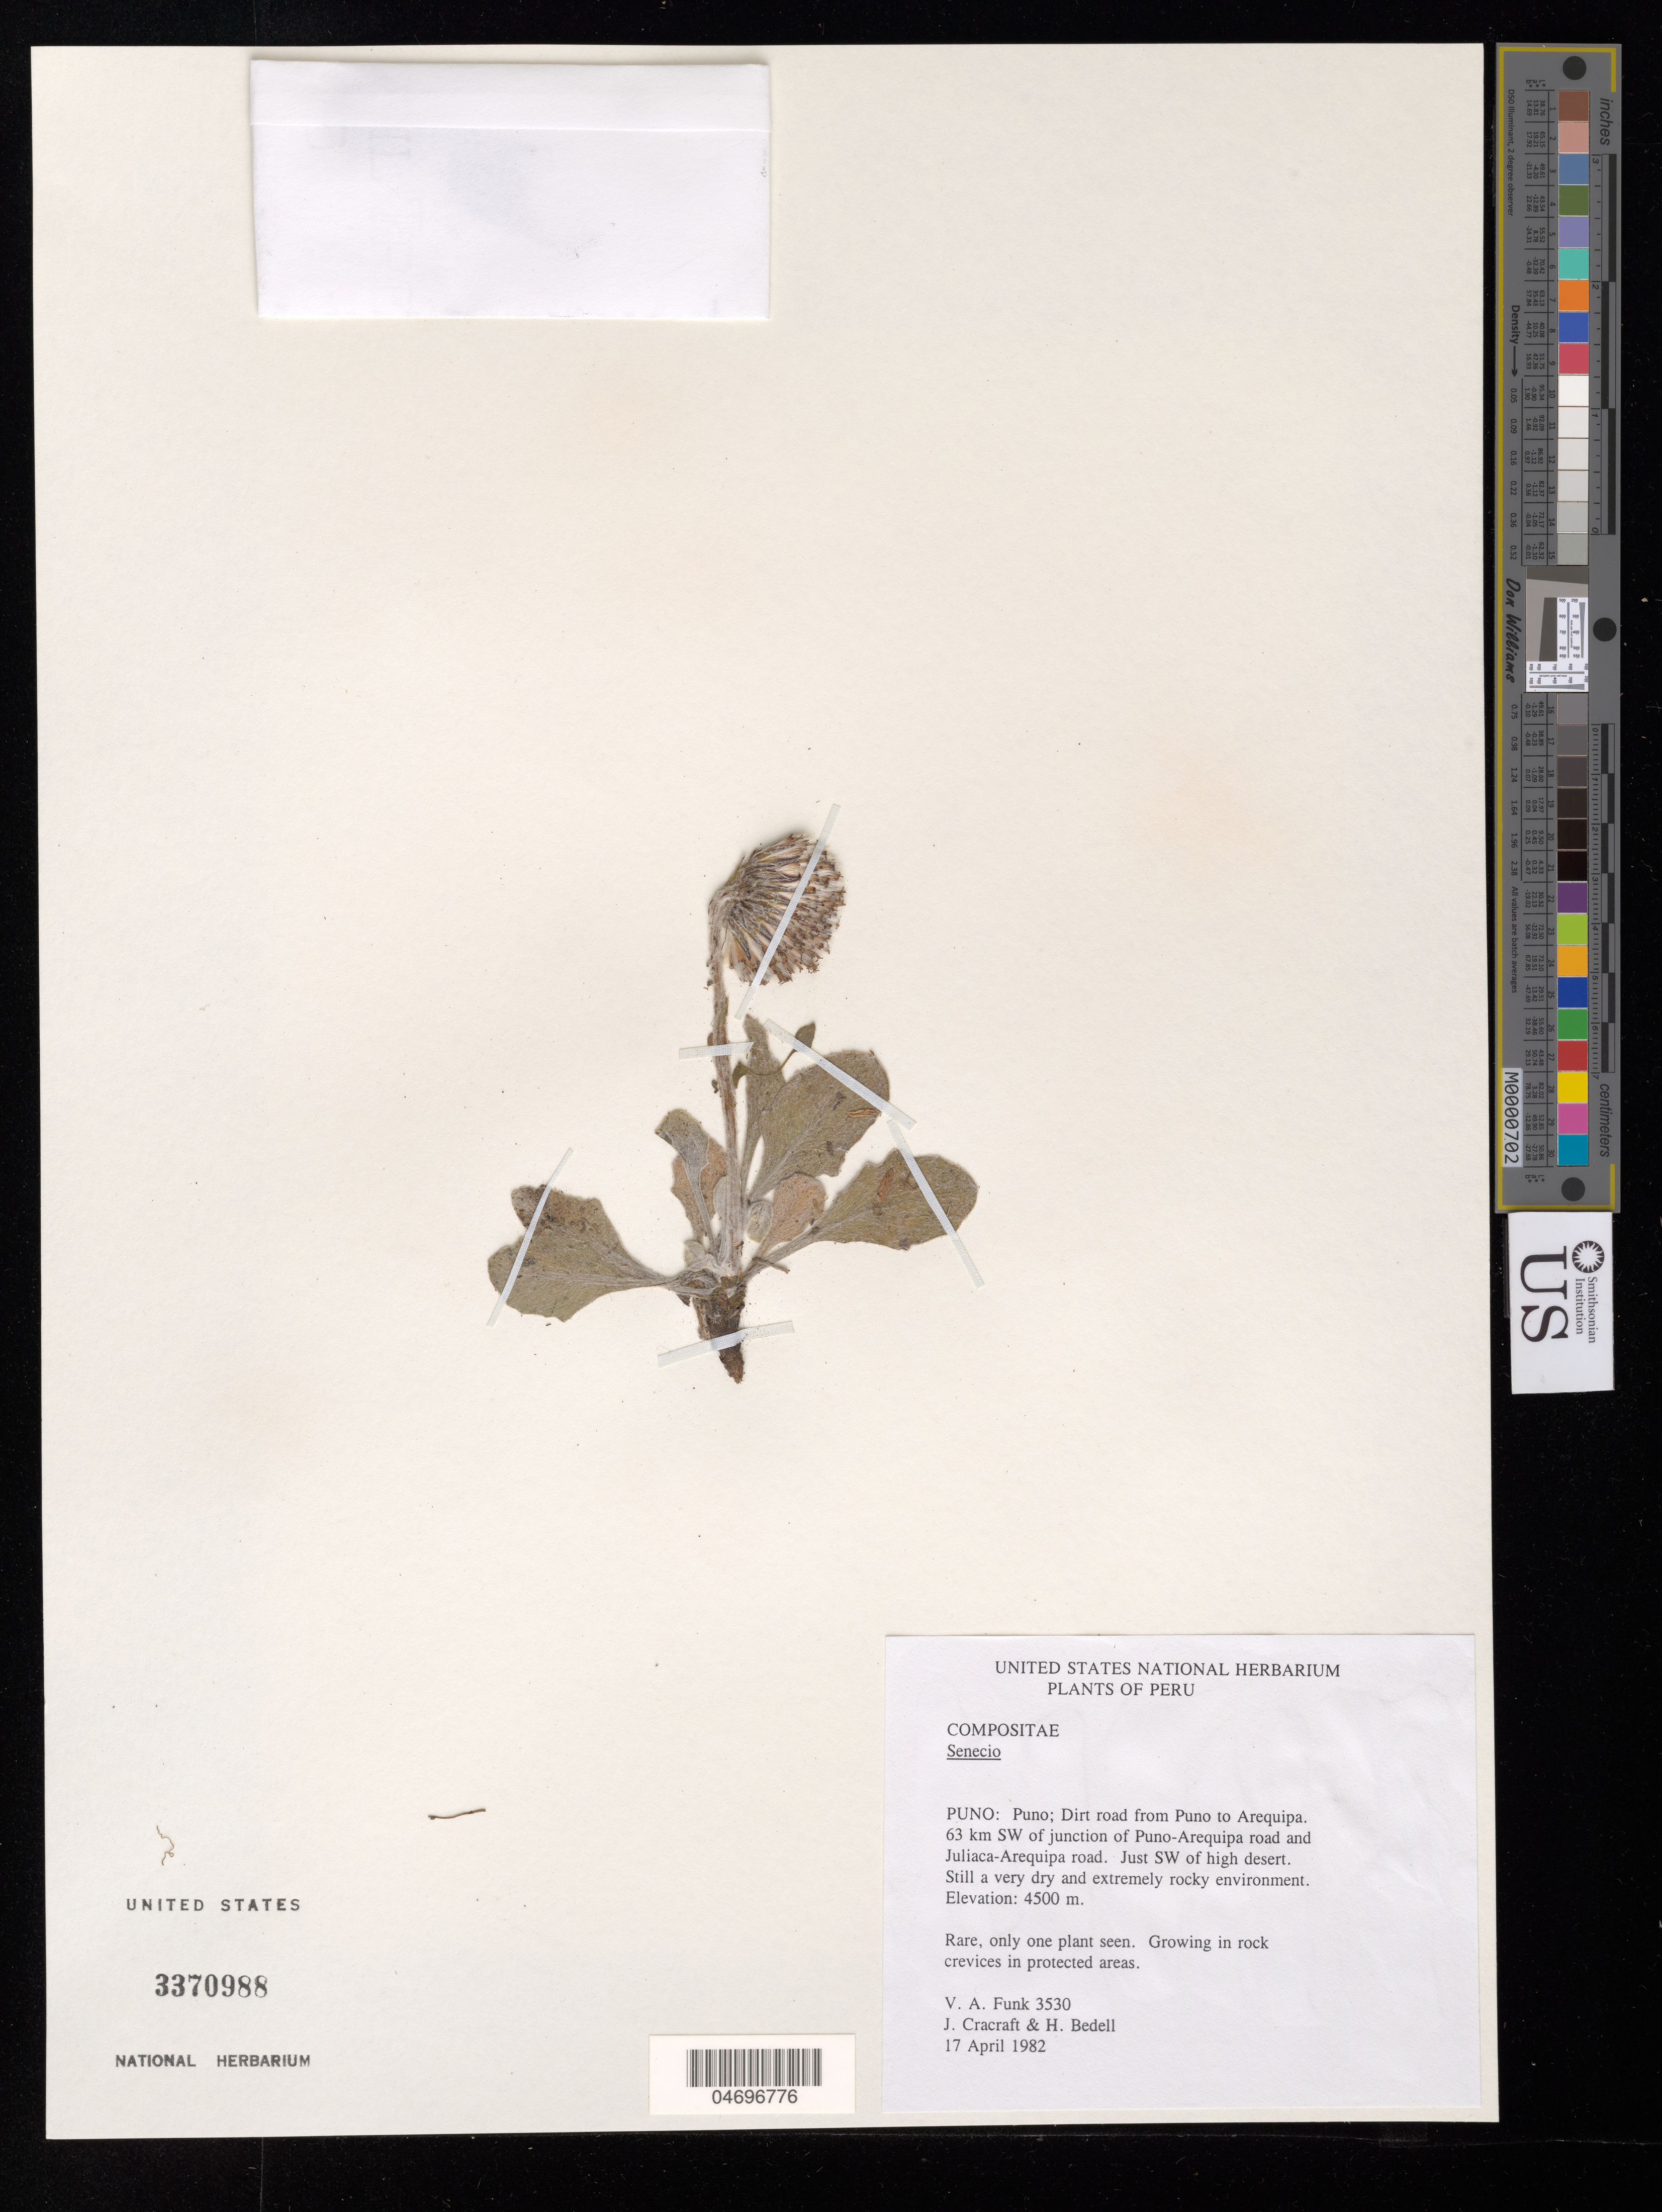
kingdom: Plantae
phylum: Tracheophyta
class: Magnoliopsida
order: Asterales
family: Asteraceae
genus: Senecio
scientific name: Senecio sp.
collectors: V. Funk, J. L. Cracraft & H. Bedell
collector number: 3530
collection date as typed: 4/17/1982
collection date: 1982-04-17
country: Peru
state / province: Puno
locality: Puno: Dirt road from Puno to Arequipa. 63 km SW of junction of Puno-Arequipa road and Juliaca-Arequipa road. Just SW of high desert.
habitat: Growing in rock crevices in protected area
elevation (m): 4500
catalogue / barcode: US 3370988